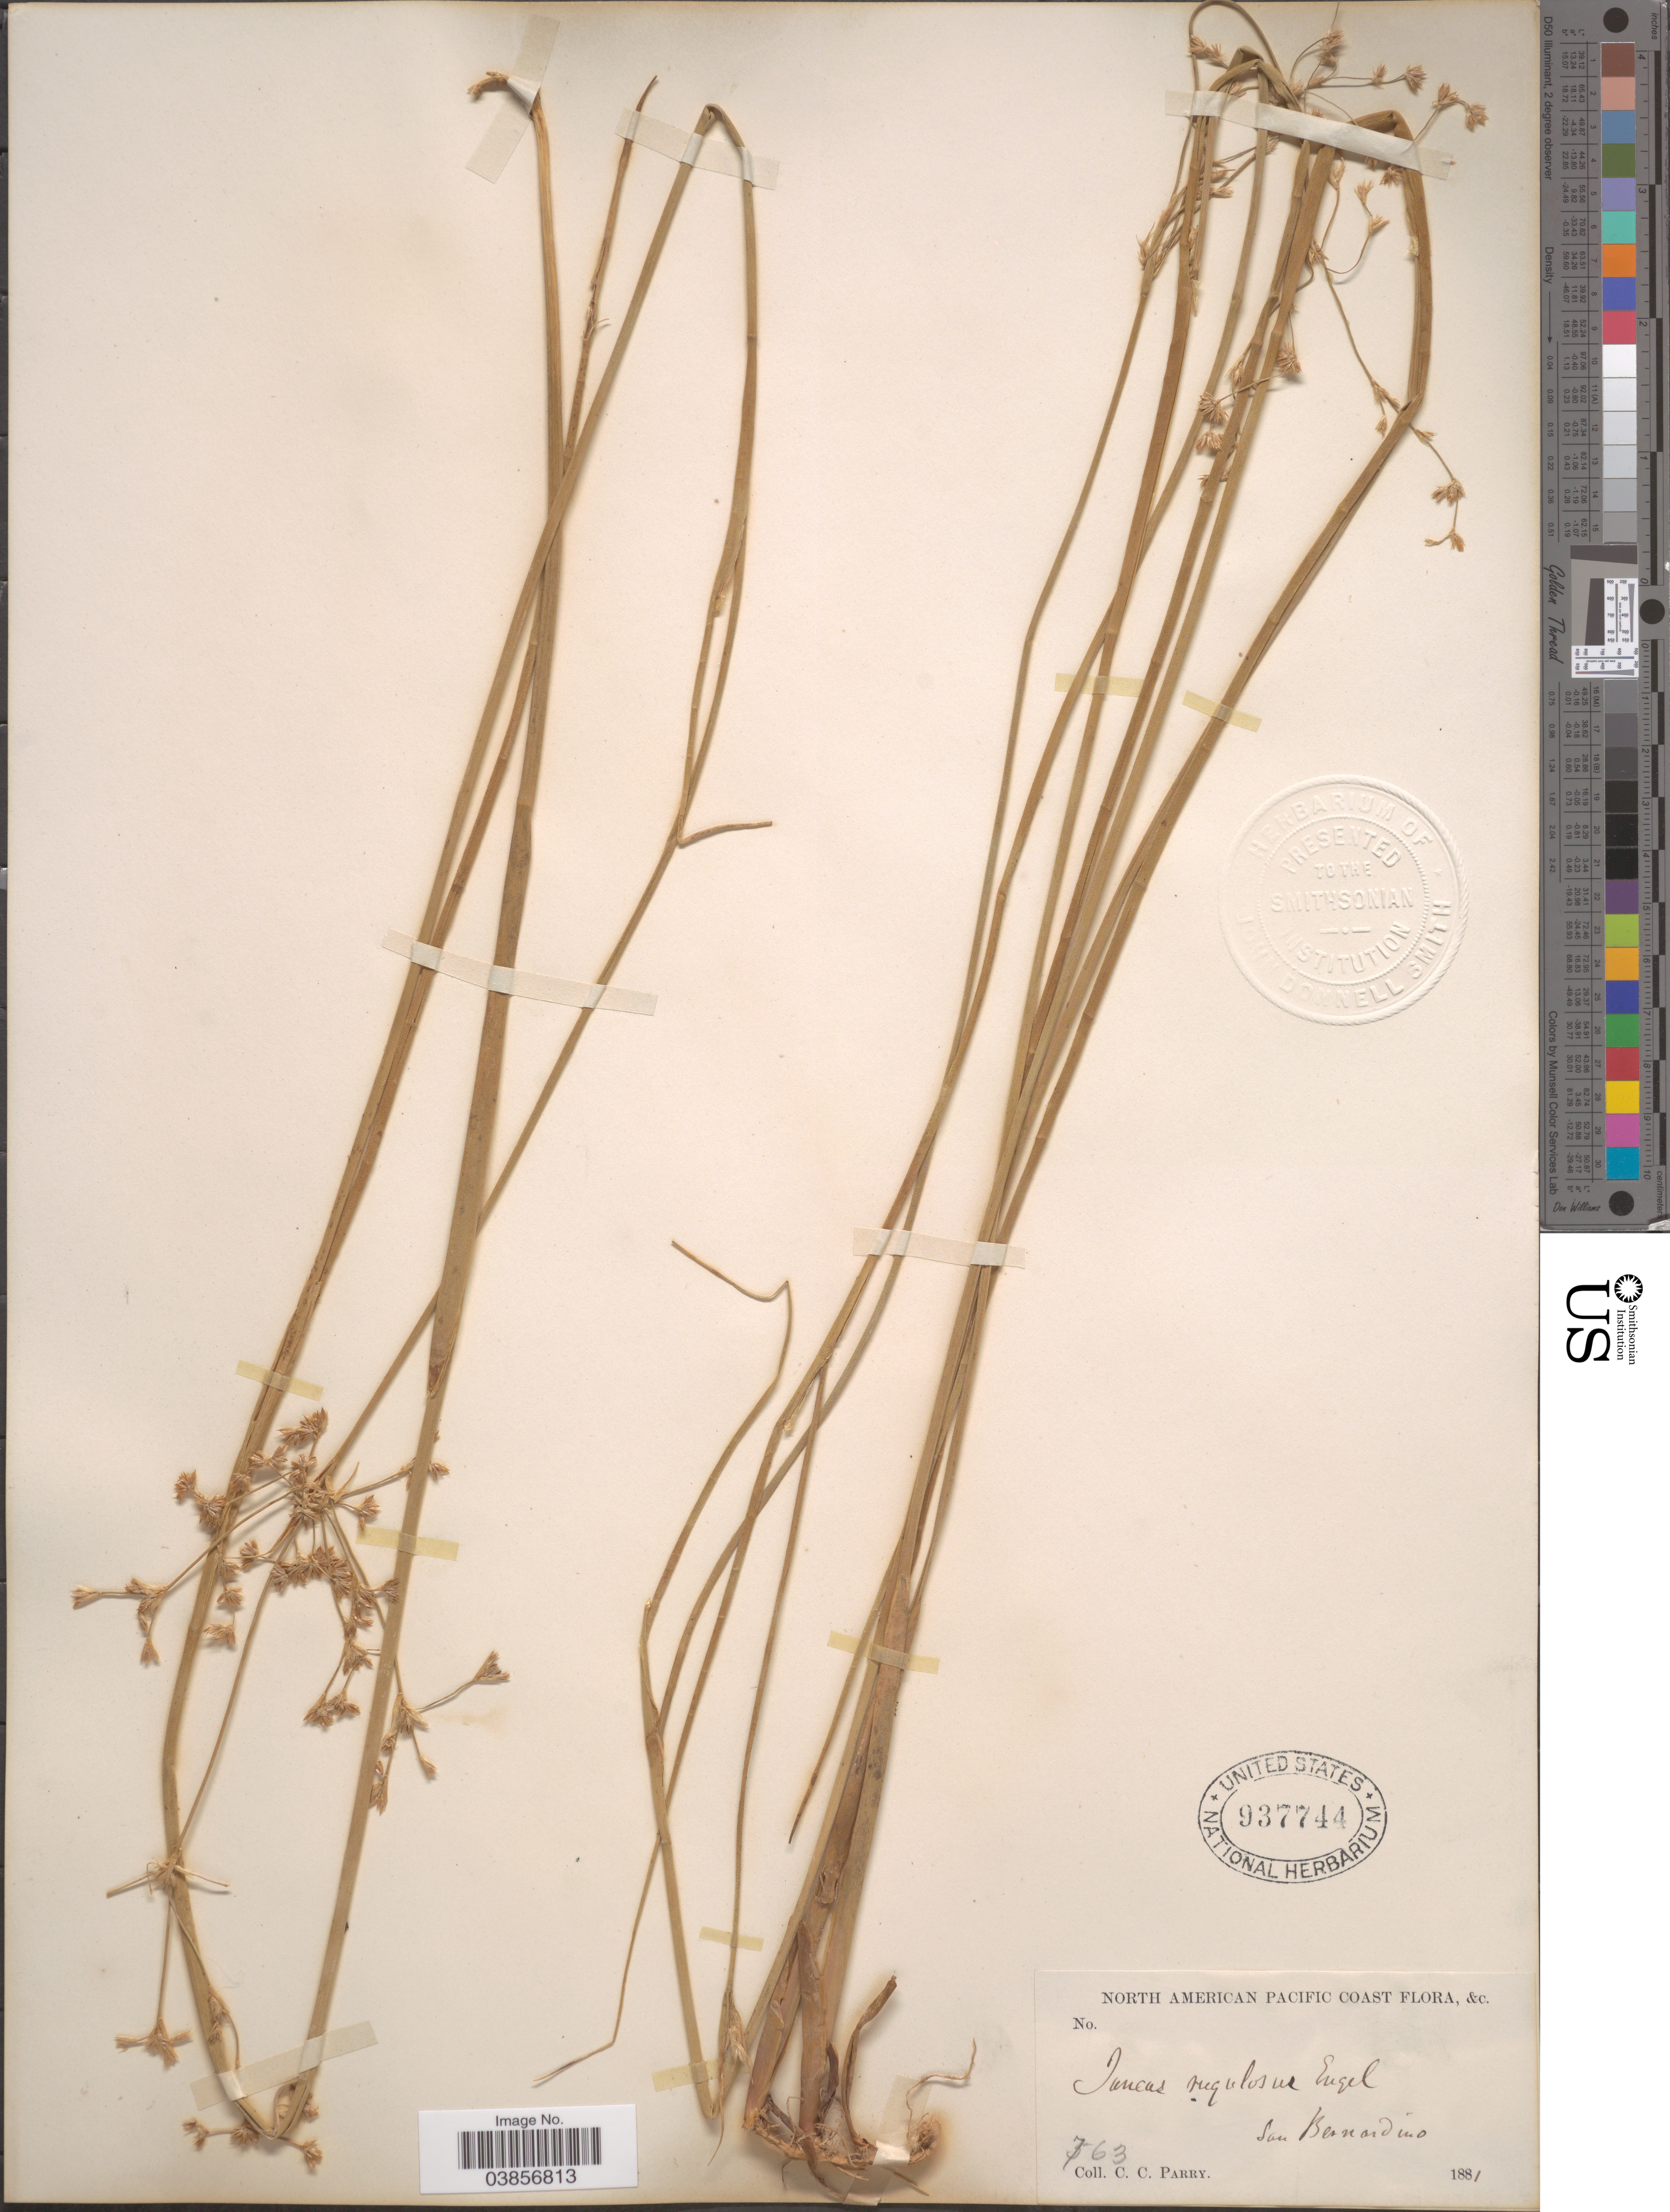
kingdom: Plantae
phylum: Tracheophyta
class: Liliopsida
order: Poales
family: Juncaceae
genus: Juncus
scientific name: Juncus rugulosus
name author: Engelm.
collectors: C. C. Parry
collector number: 763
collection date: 1881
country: United States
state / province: California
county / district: San Bernardino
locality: North American Pacific Coast. San Bernardino.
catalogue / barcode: US 937744